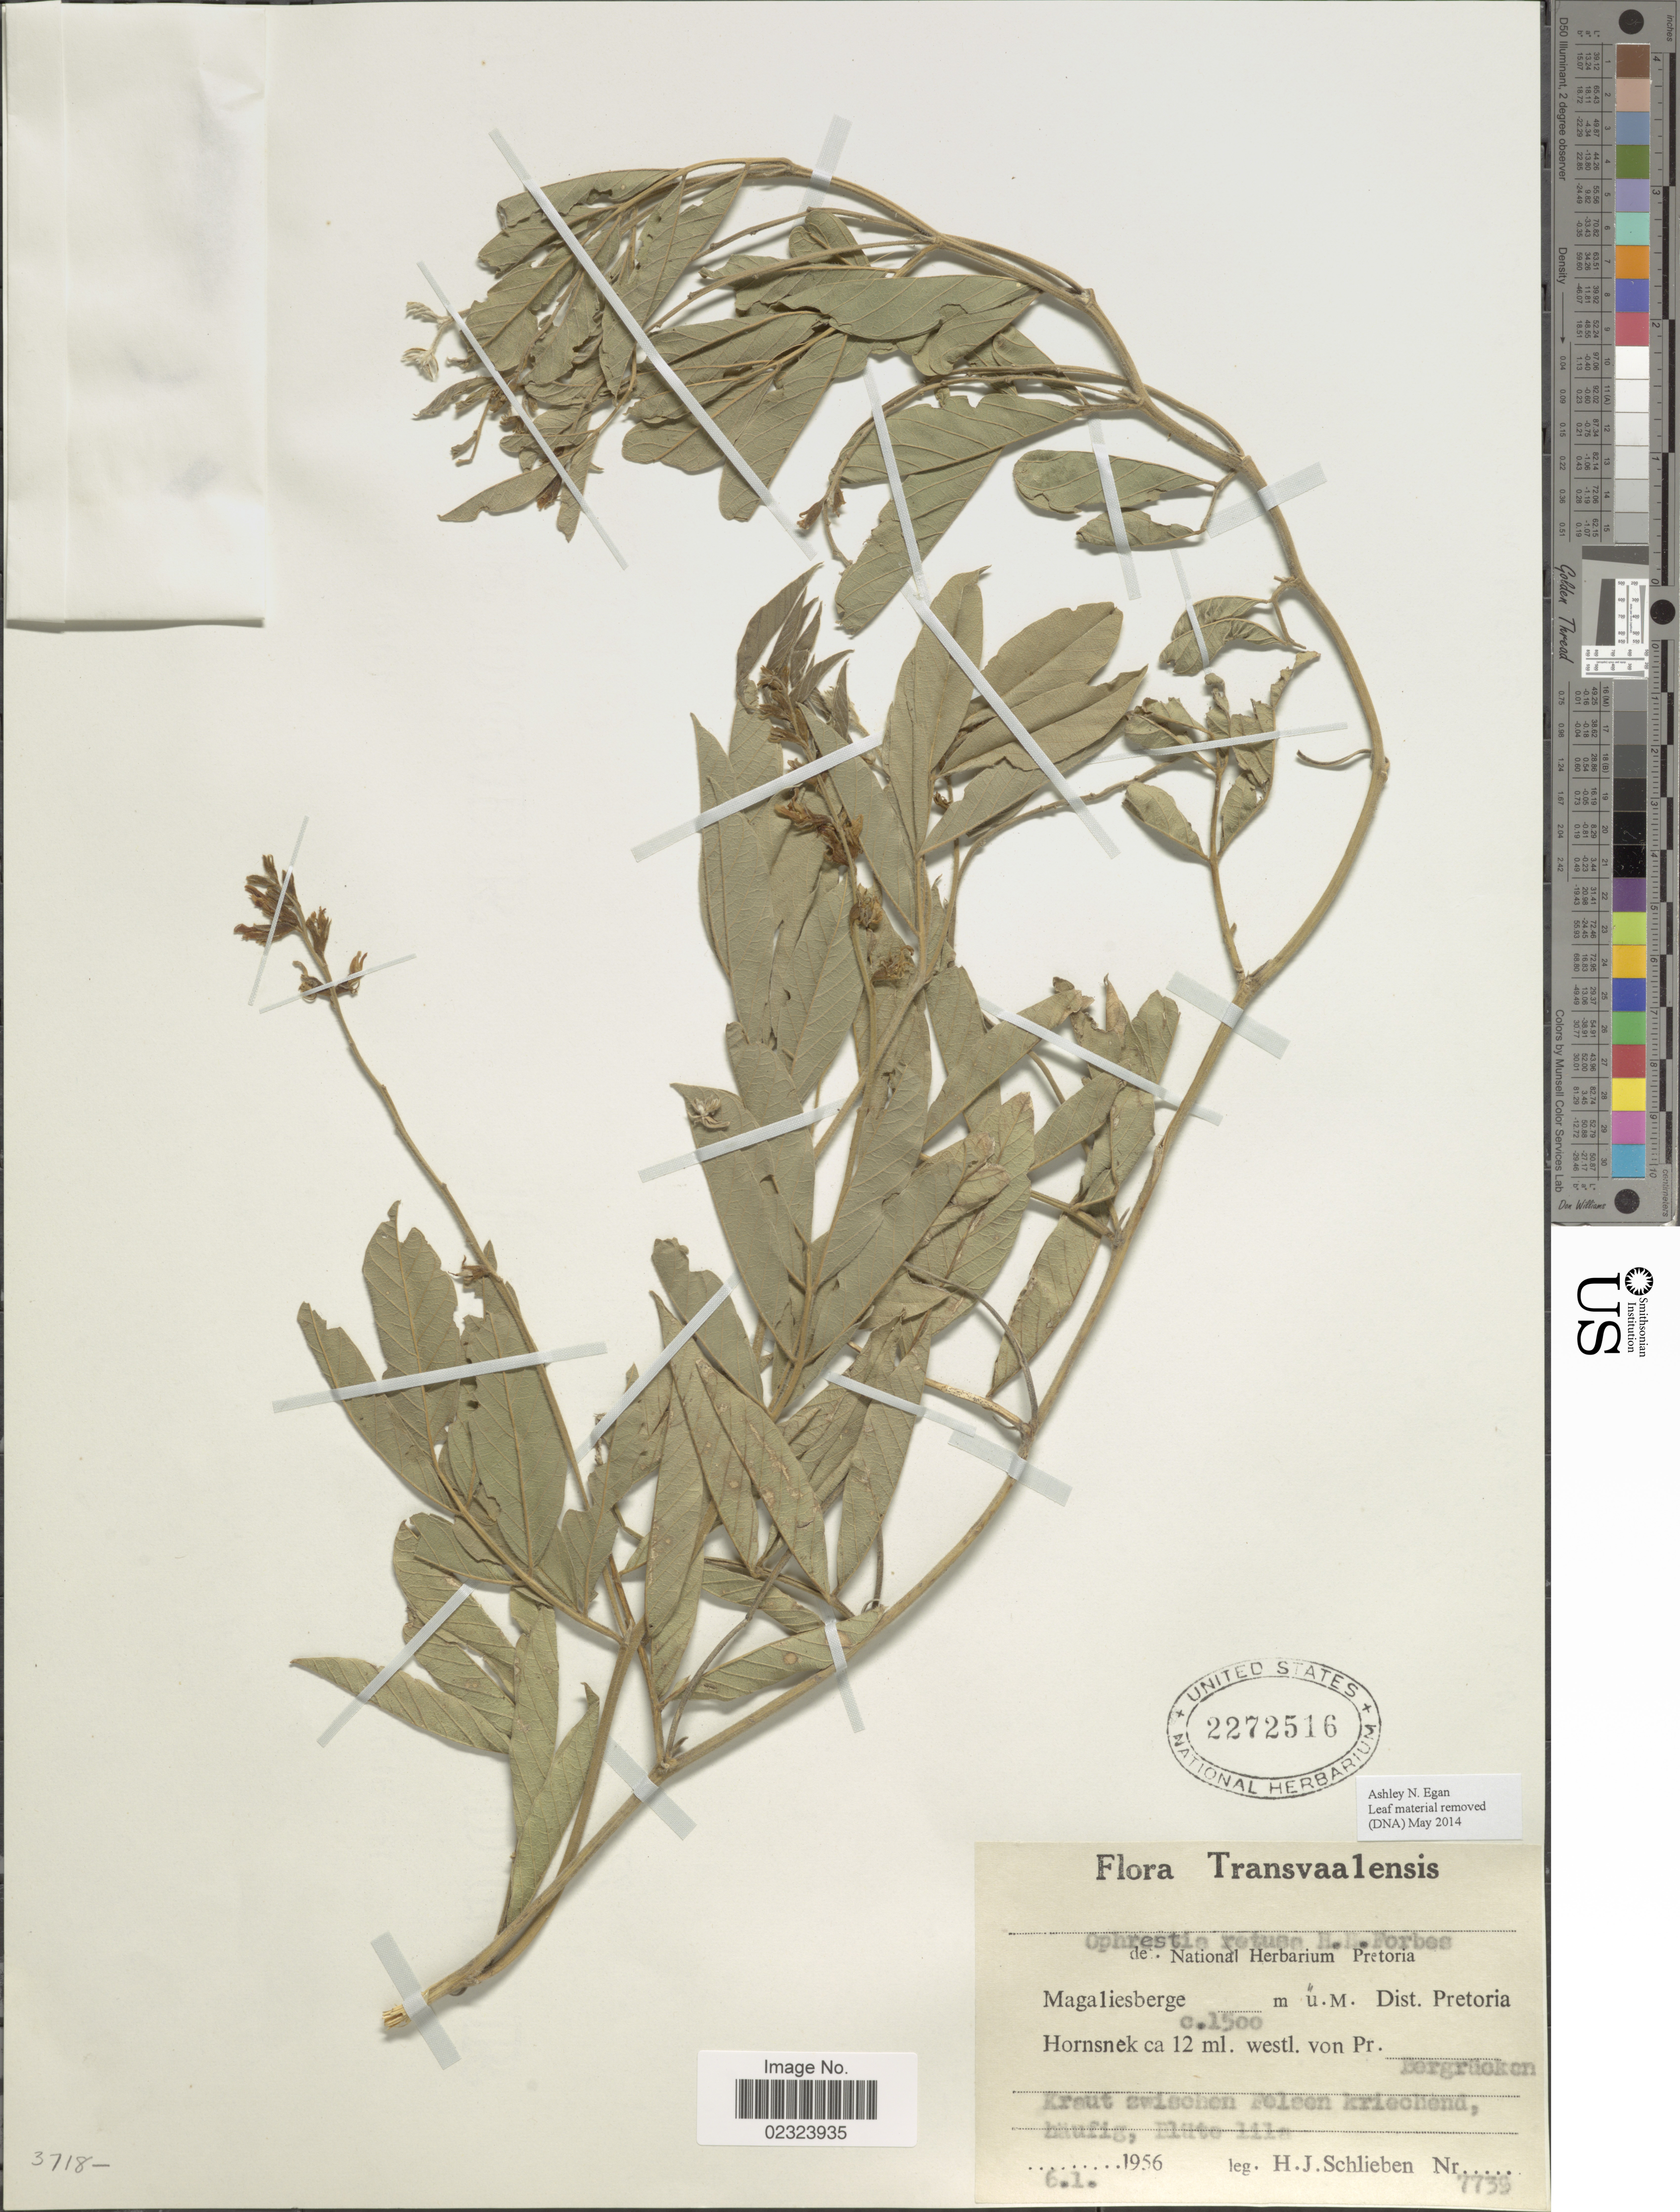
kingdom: Plantae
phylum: Tracheophyta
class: Magnoliopsida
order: Fabales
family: Fabaceae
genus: Ophrestia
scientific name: Ophrestia retusa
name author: H.M.L. Forbes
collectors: H. J. Schlieben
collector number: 7735*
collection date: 1956-01-06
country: South Africa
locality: Transvaalensis. Magaliesberge Dist. Pretoria. Hornsnek ca 12 ml. westl. von Pr. bergrücken kraut zwischen pelsen kriechend haüfig.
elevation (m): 1500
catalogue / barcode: US 2272516